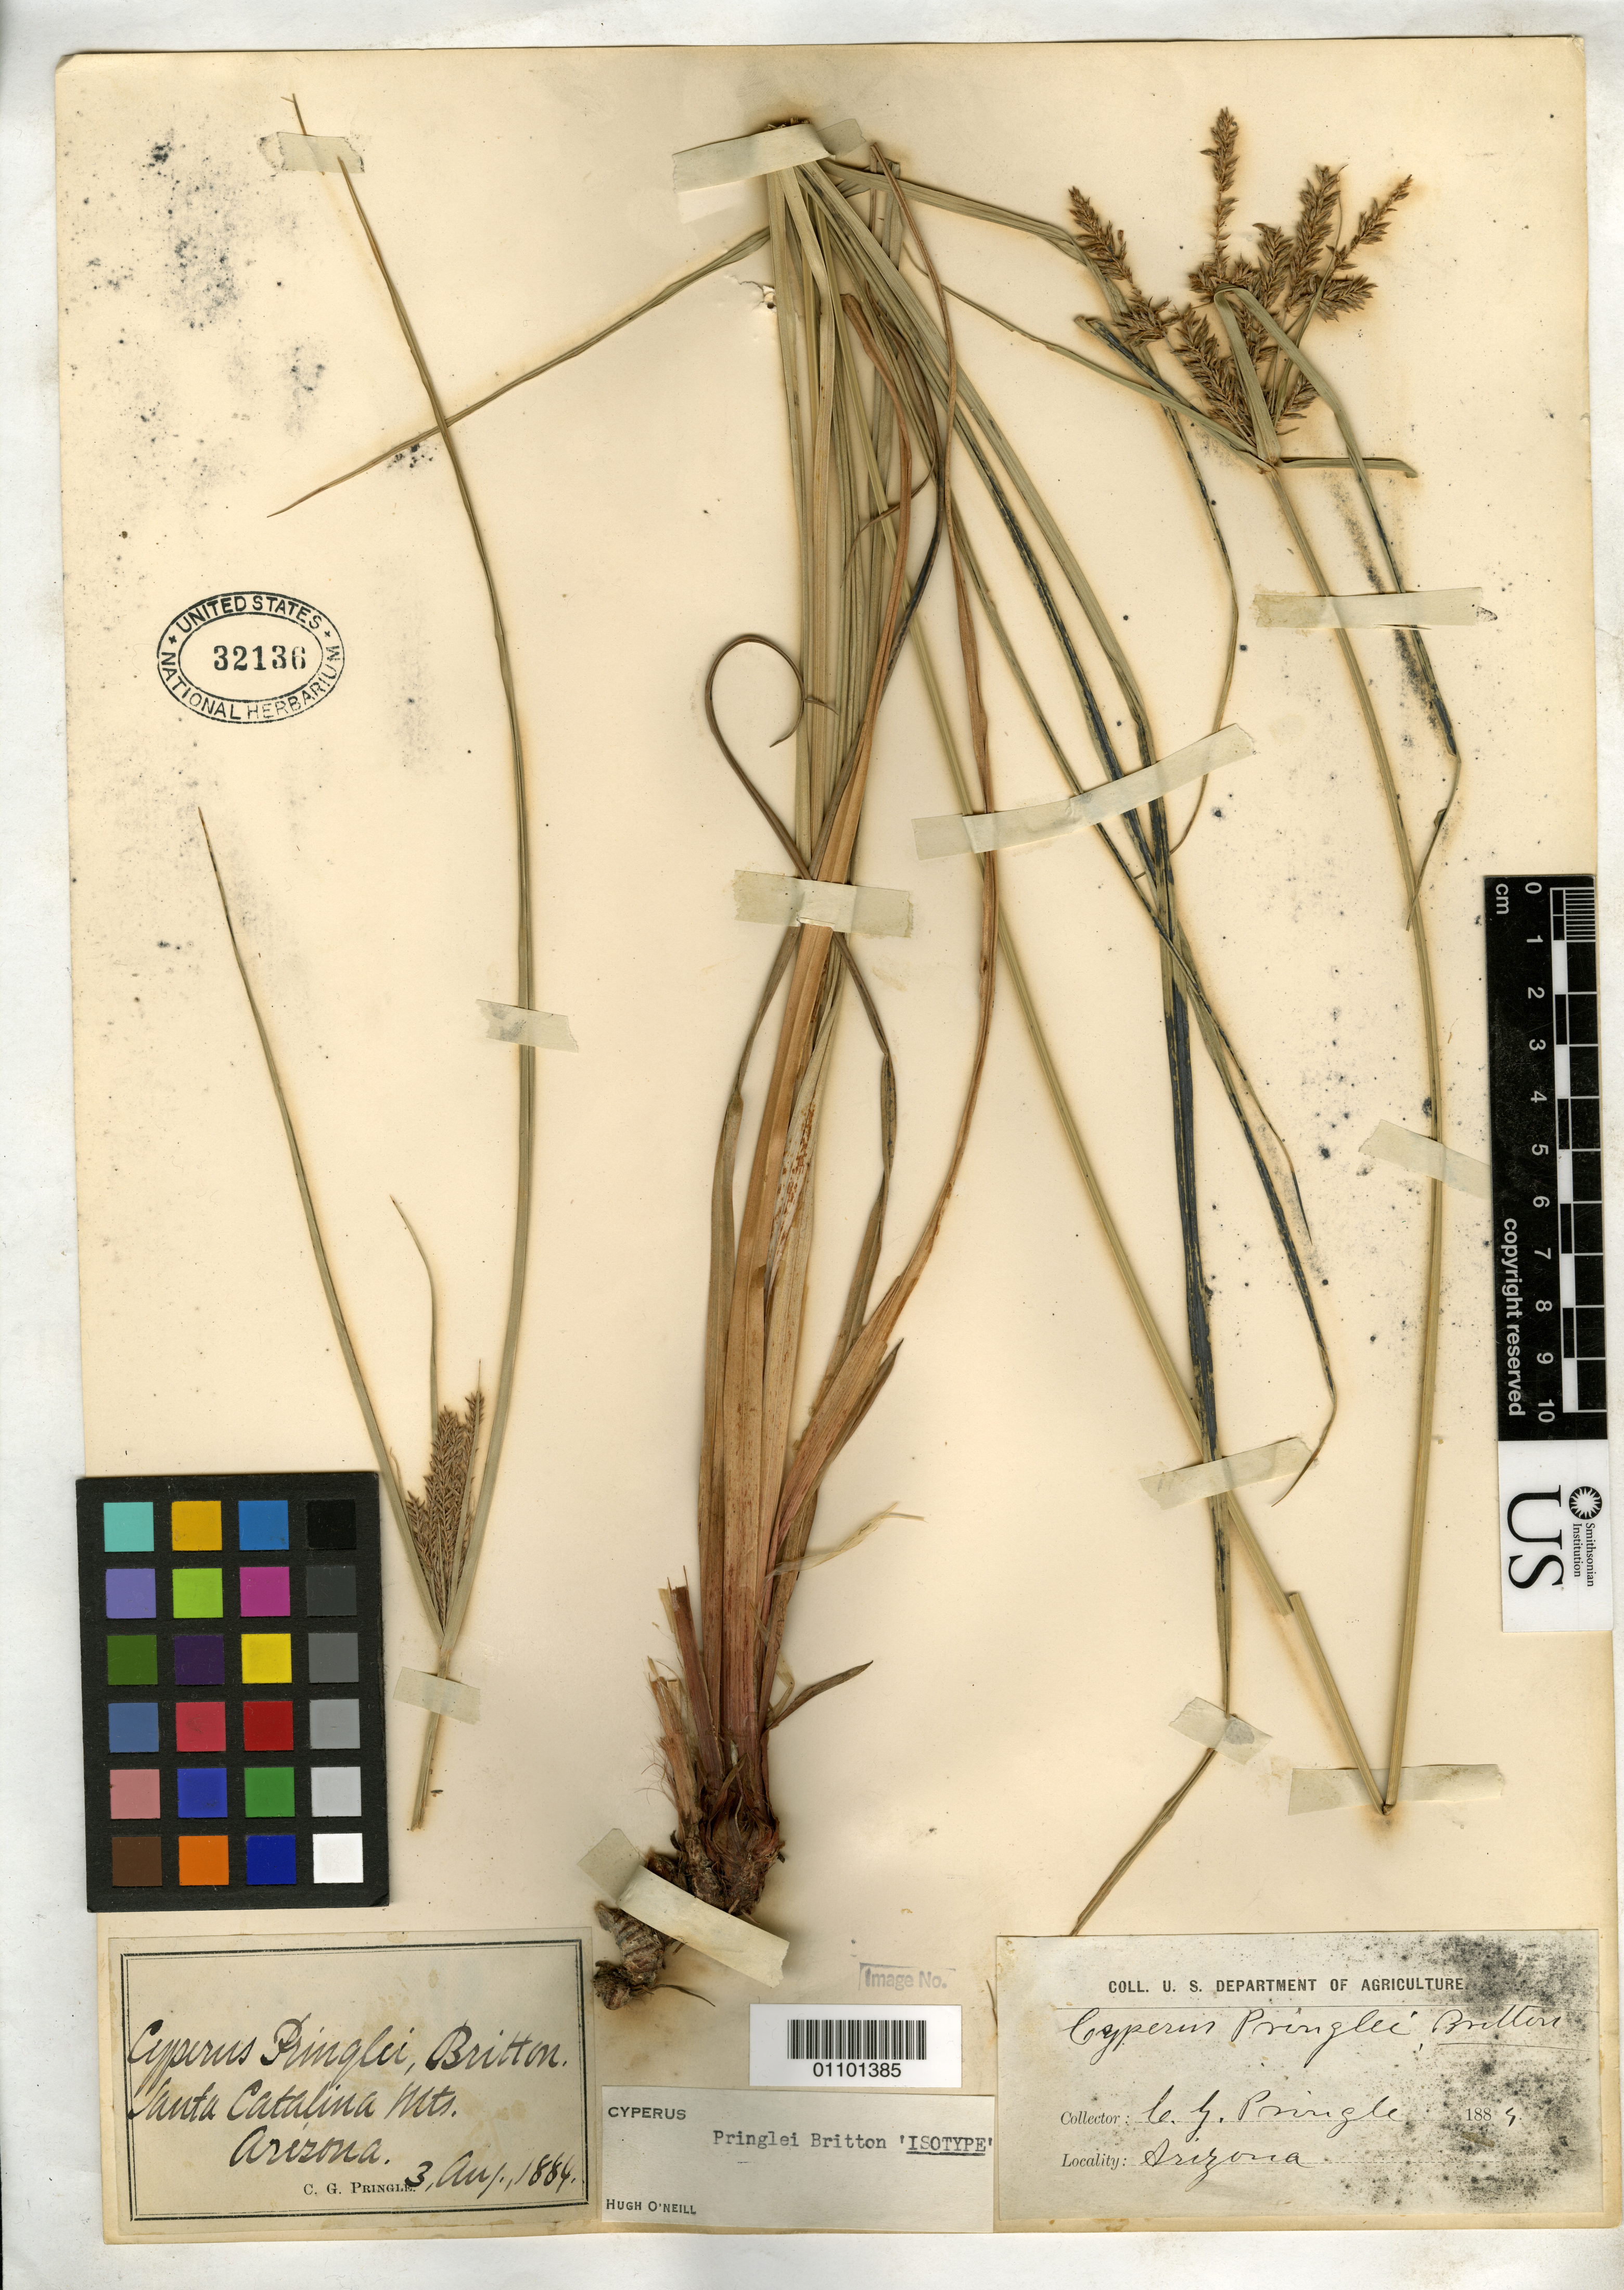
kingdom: Plantae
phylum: Tracheophyta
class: Liliopsida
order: Poales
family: Cyperaceae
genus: Cyperus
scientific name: Cyperus pringlei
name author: Britton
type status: Type Collection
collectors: C. G. Pringle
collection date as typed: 03 Aug 1884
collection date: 1884-08-03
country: United States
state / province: Arizona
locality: Santa Catalina Mountains.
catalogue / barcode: US 32136